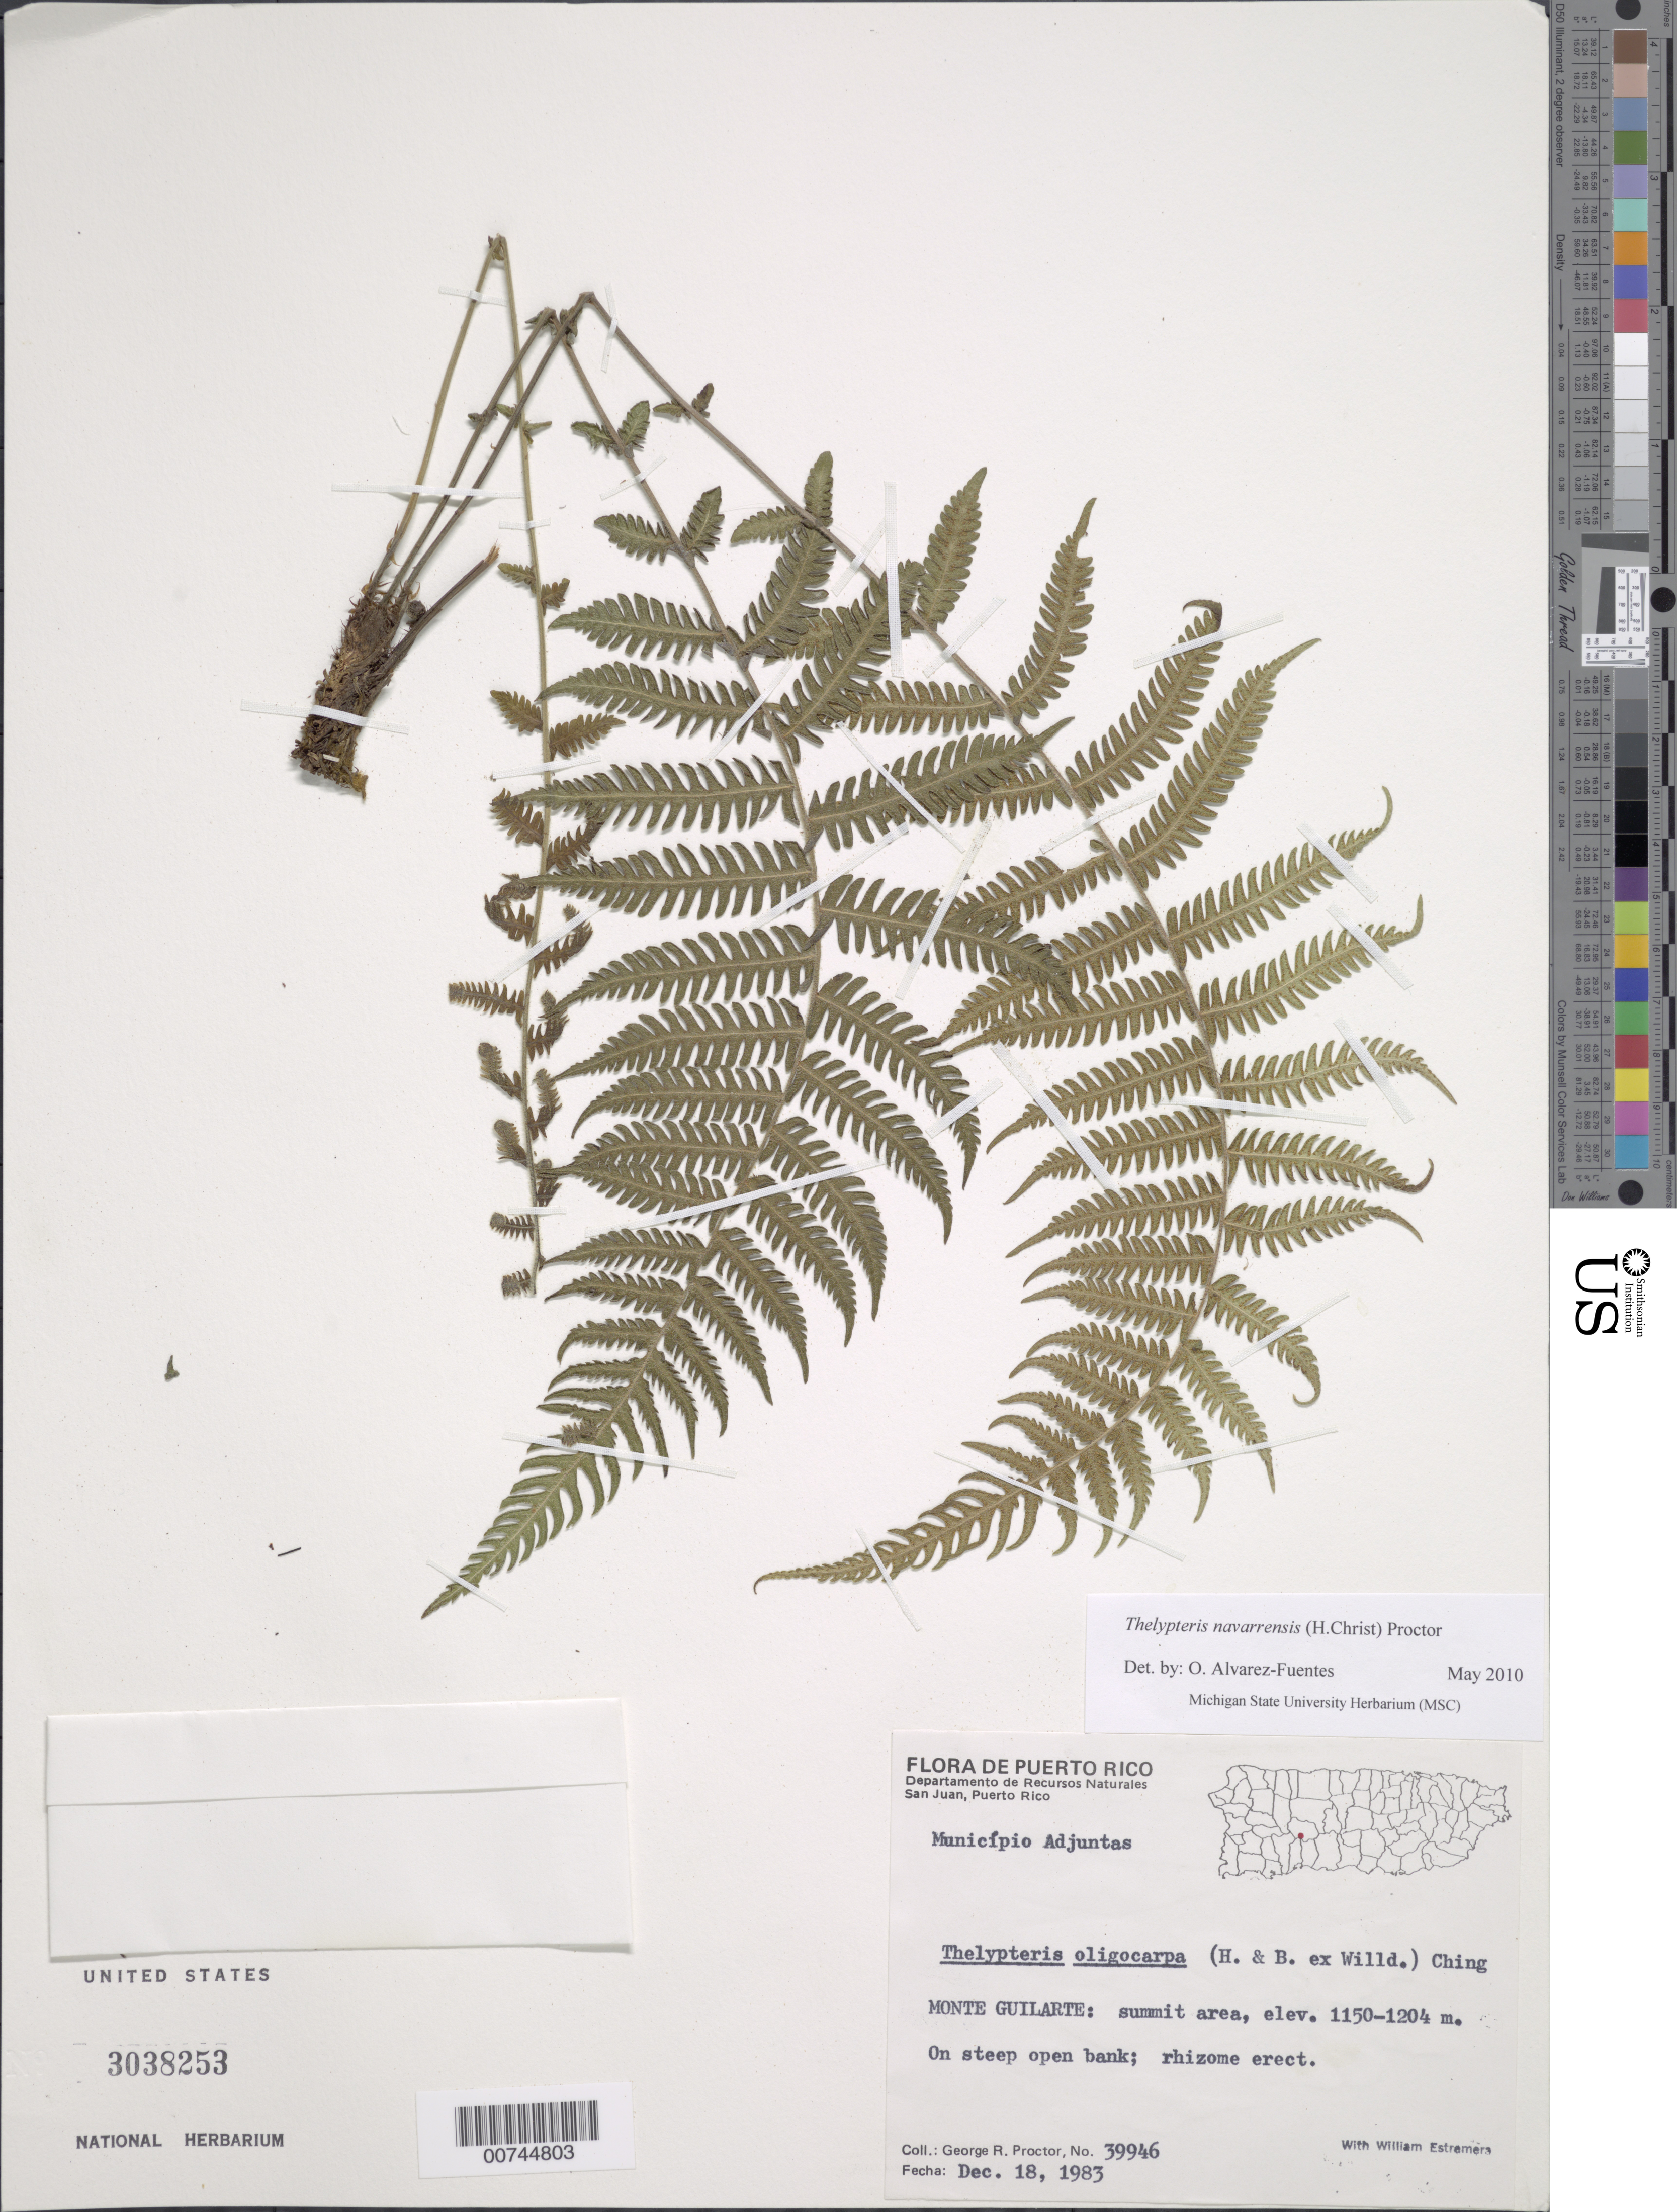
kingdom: Plantae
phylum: Tracheophyta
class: Polypodiopsida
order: Polypodiales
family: Thelypteridaceae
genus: Amauropelta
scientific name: Amauropelta navarrensis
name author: (C. Chr.) Pic. Serm.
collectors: G. R. Proctor & W. Estremera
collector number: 39946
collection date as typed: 18 Dec 1983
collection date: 1983-12-18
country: Puerto Rico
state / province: Adjuntas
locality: Monte Guilarte: summit area. Municipio Adjuntas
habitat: On steep open bank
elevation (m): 1150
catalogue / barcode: US 3038253